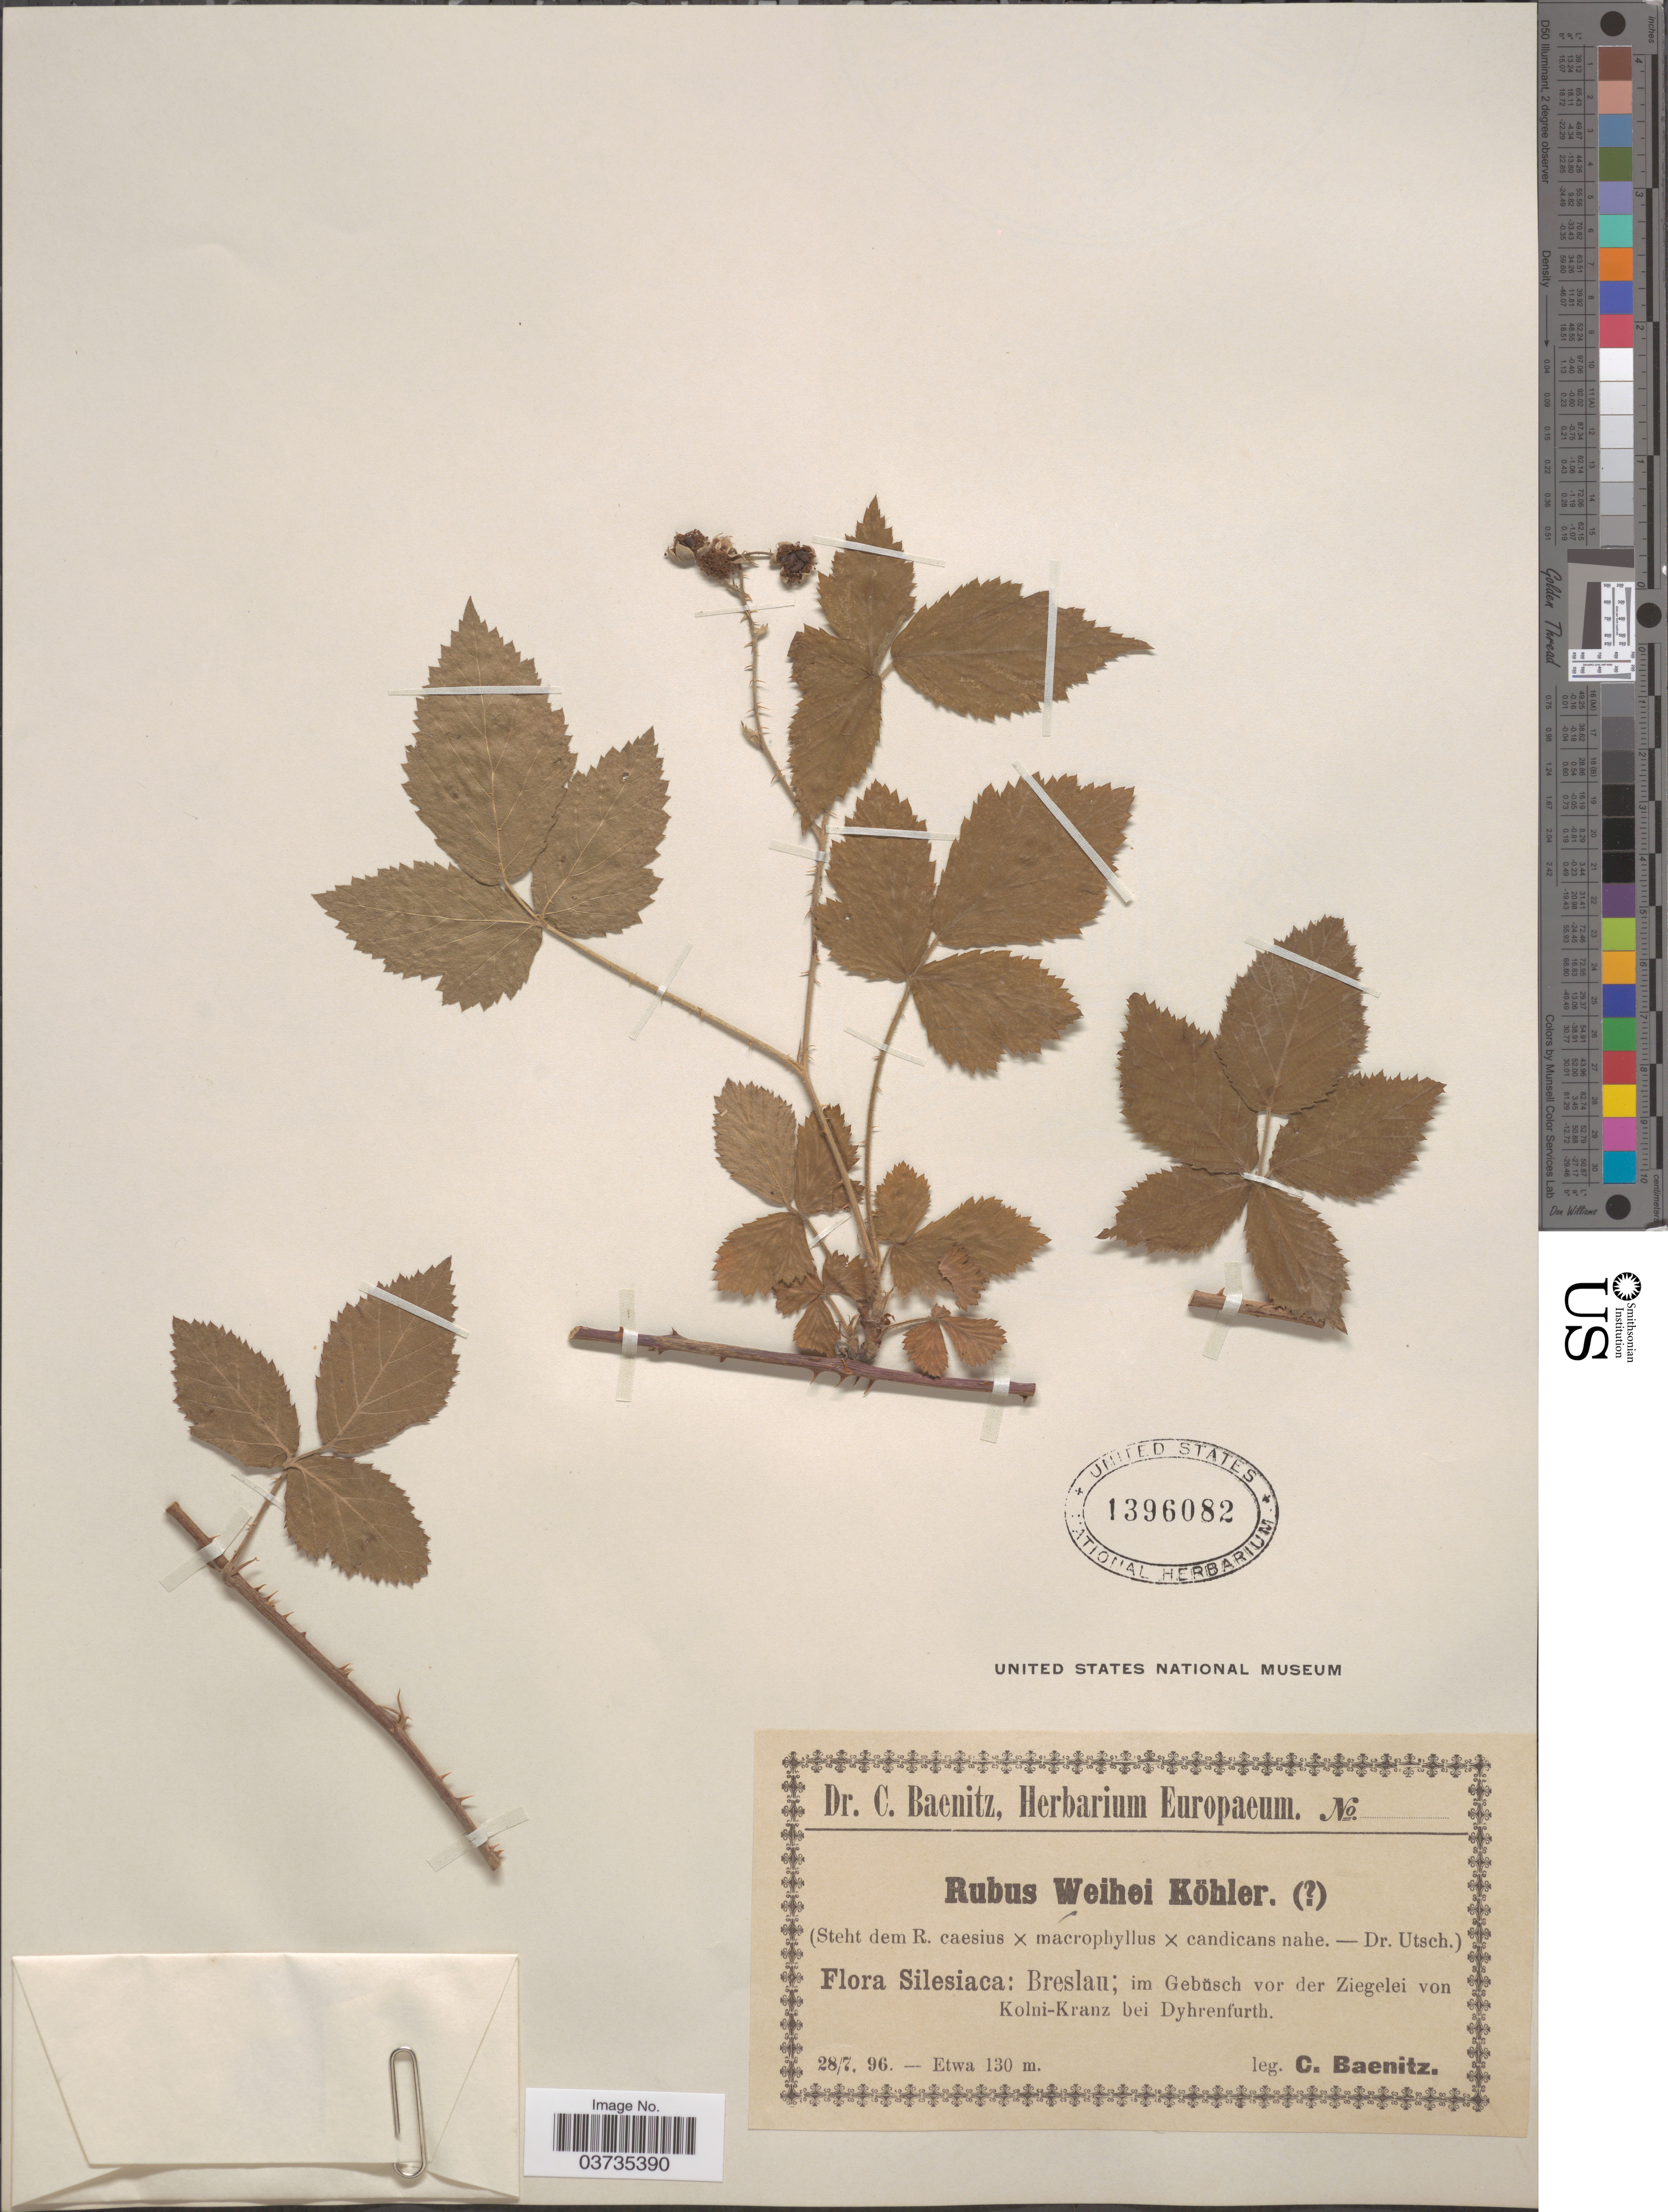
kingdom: Plantae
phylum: Tracheophyta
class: Magnoliopsida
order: Rosales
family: Rosaceae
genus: Rubus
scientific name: Rubus weihei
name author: Lej.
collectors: C. G. Baenitz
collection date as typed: Transcribed d/m/y: 28/7/96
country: Poland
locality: Silesiaca: Breslau; im Gebüsch vor der Ziegelei von Kolni-Kranz bei Dyhrenfurth.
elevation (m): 130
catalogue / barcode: US 1396082